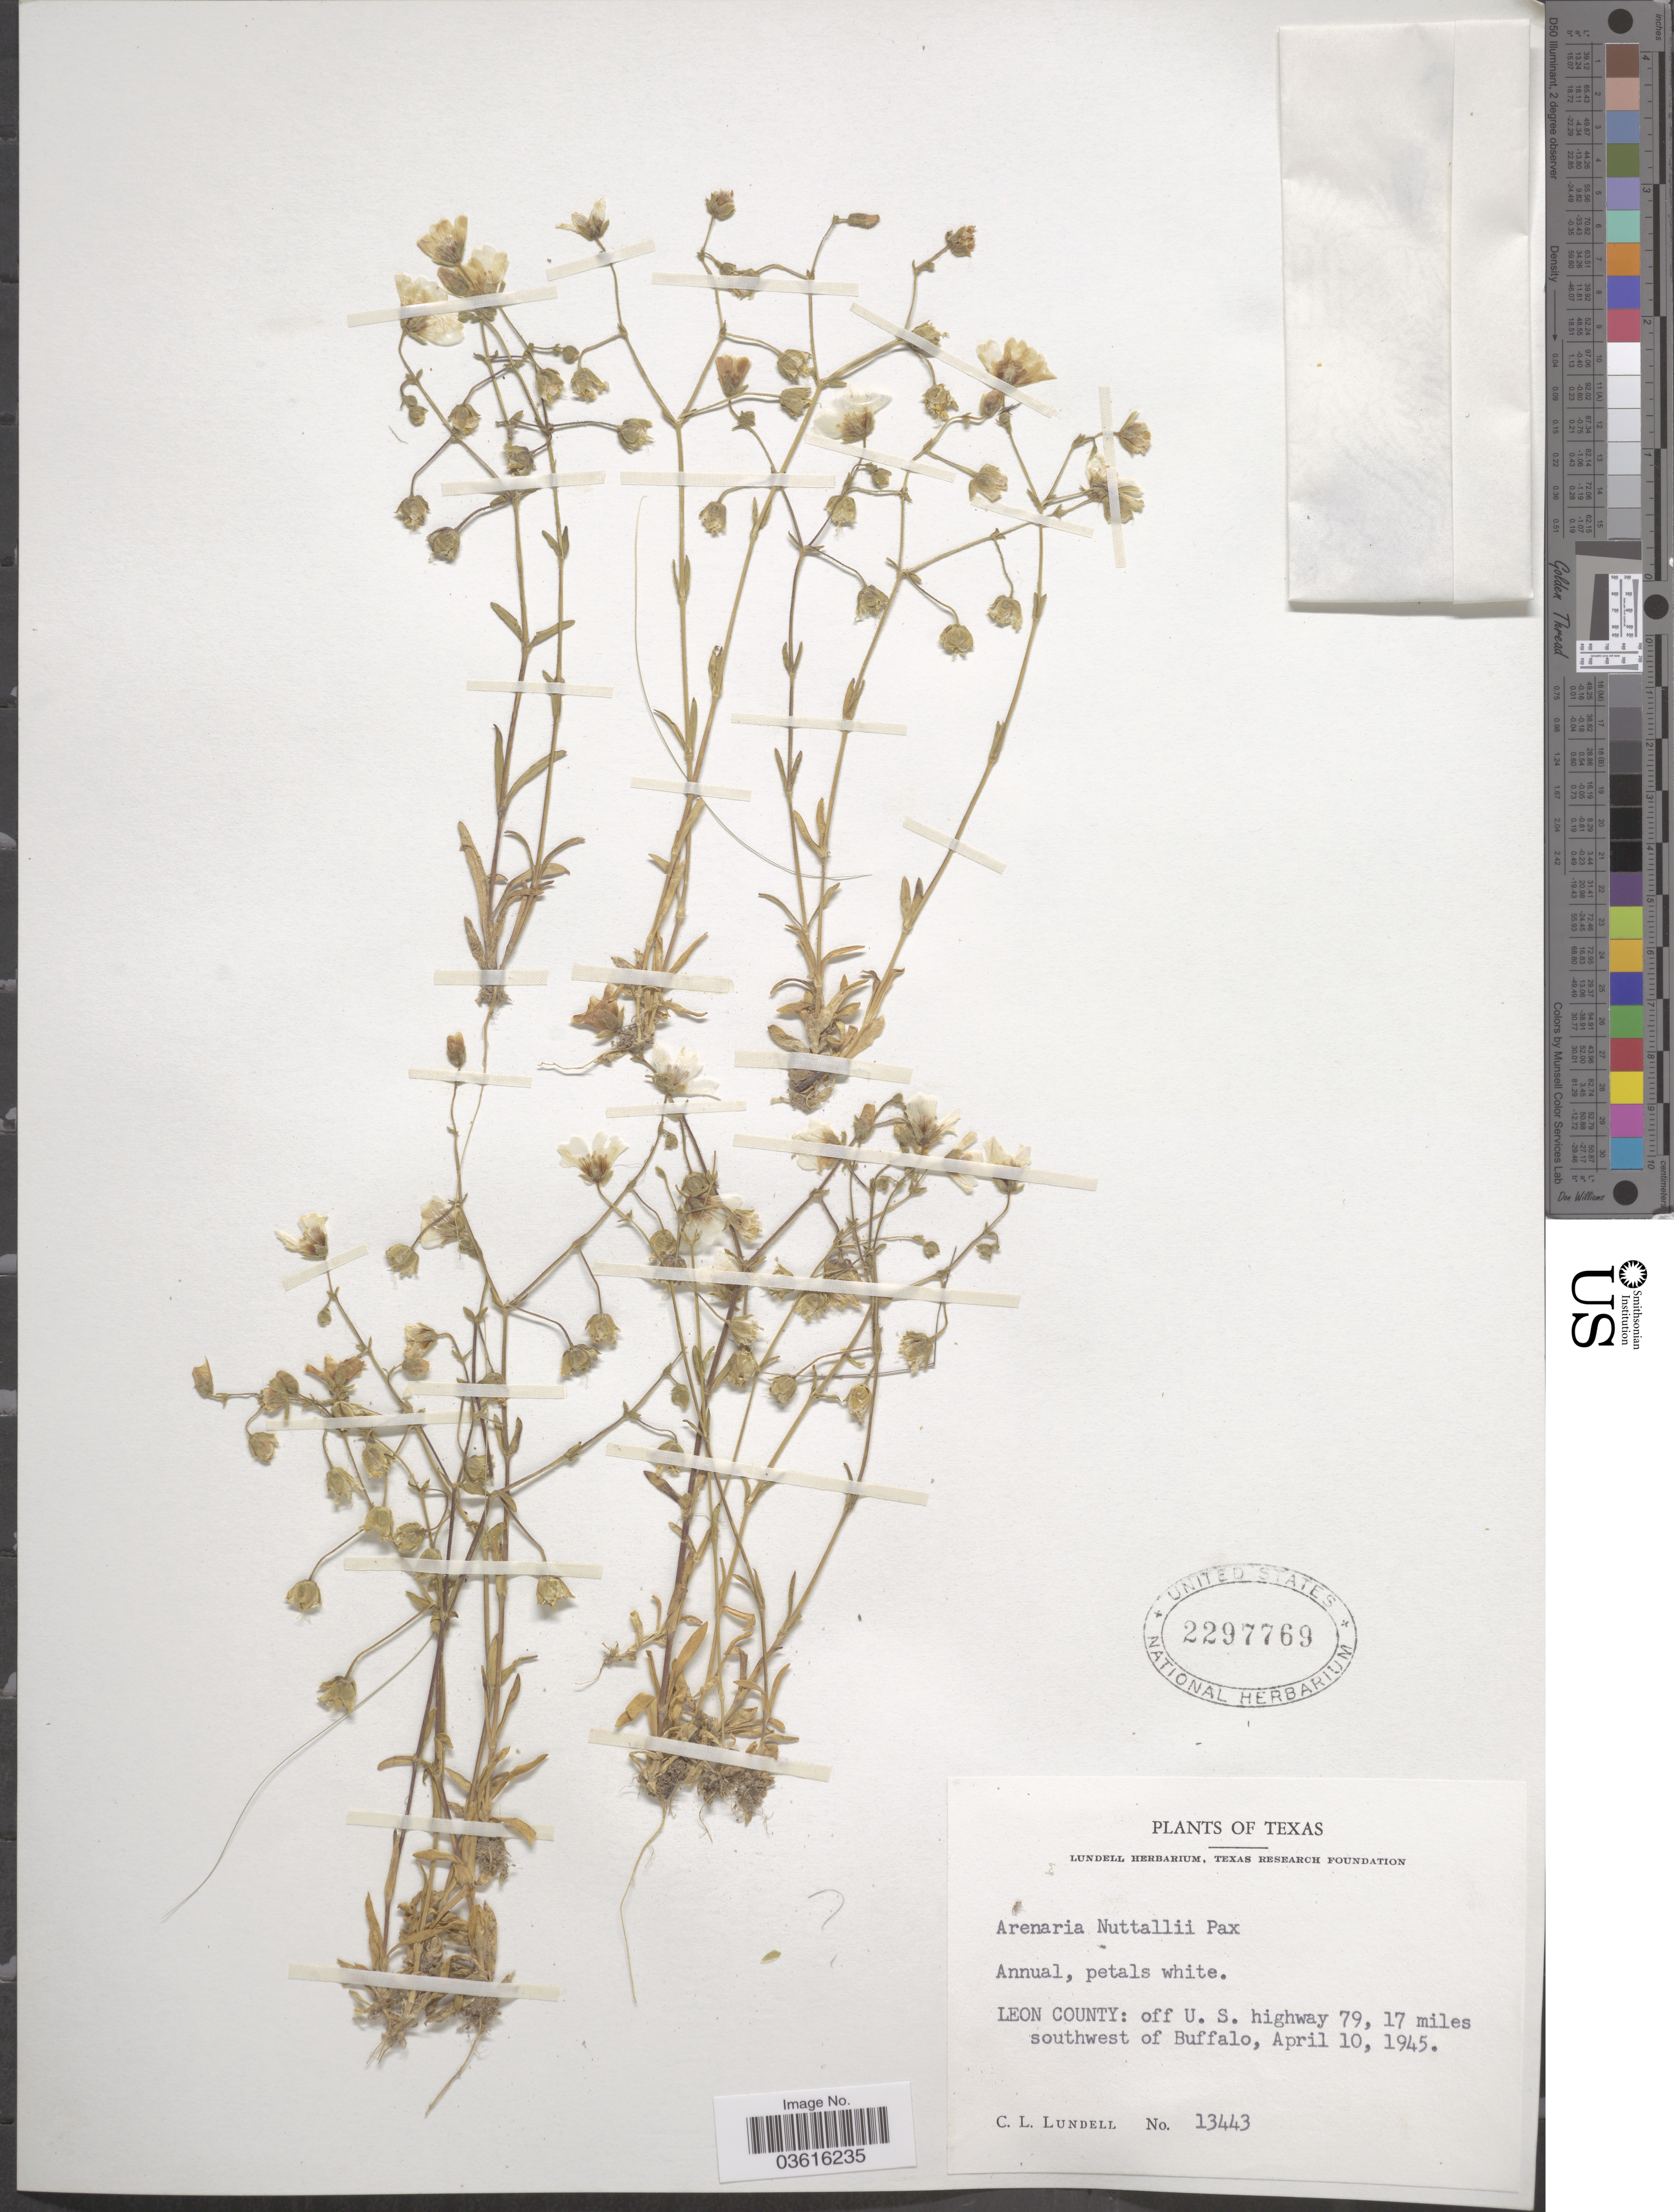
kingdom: Plantae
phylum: Tracheophyta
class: Magnoliopsida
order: Caryophyllales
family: Caryophyllaceae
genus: Minuartia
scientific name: Minuartia nuttallii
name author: (Pax) Briq.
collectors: C. L. Lundell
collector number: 13443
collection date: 1945-04-10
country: United States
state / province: Texas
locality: Leon County: off U. S. highway 79, 17 miles southwest of Buffalo.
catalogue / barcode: US 2297769